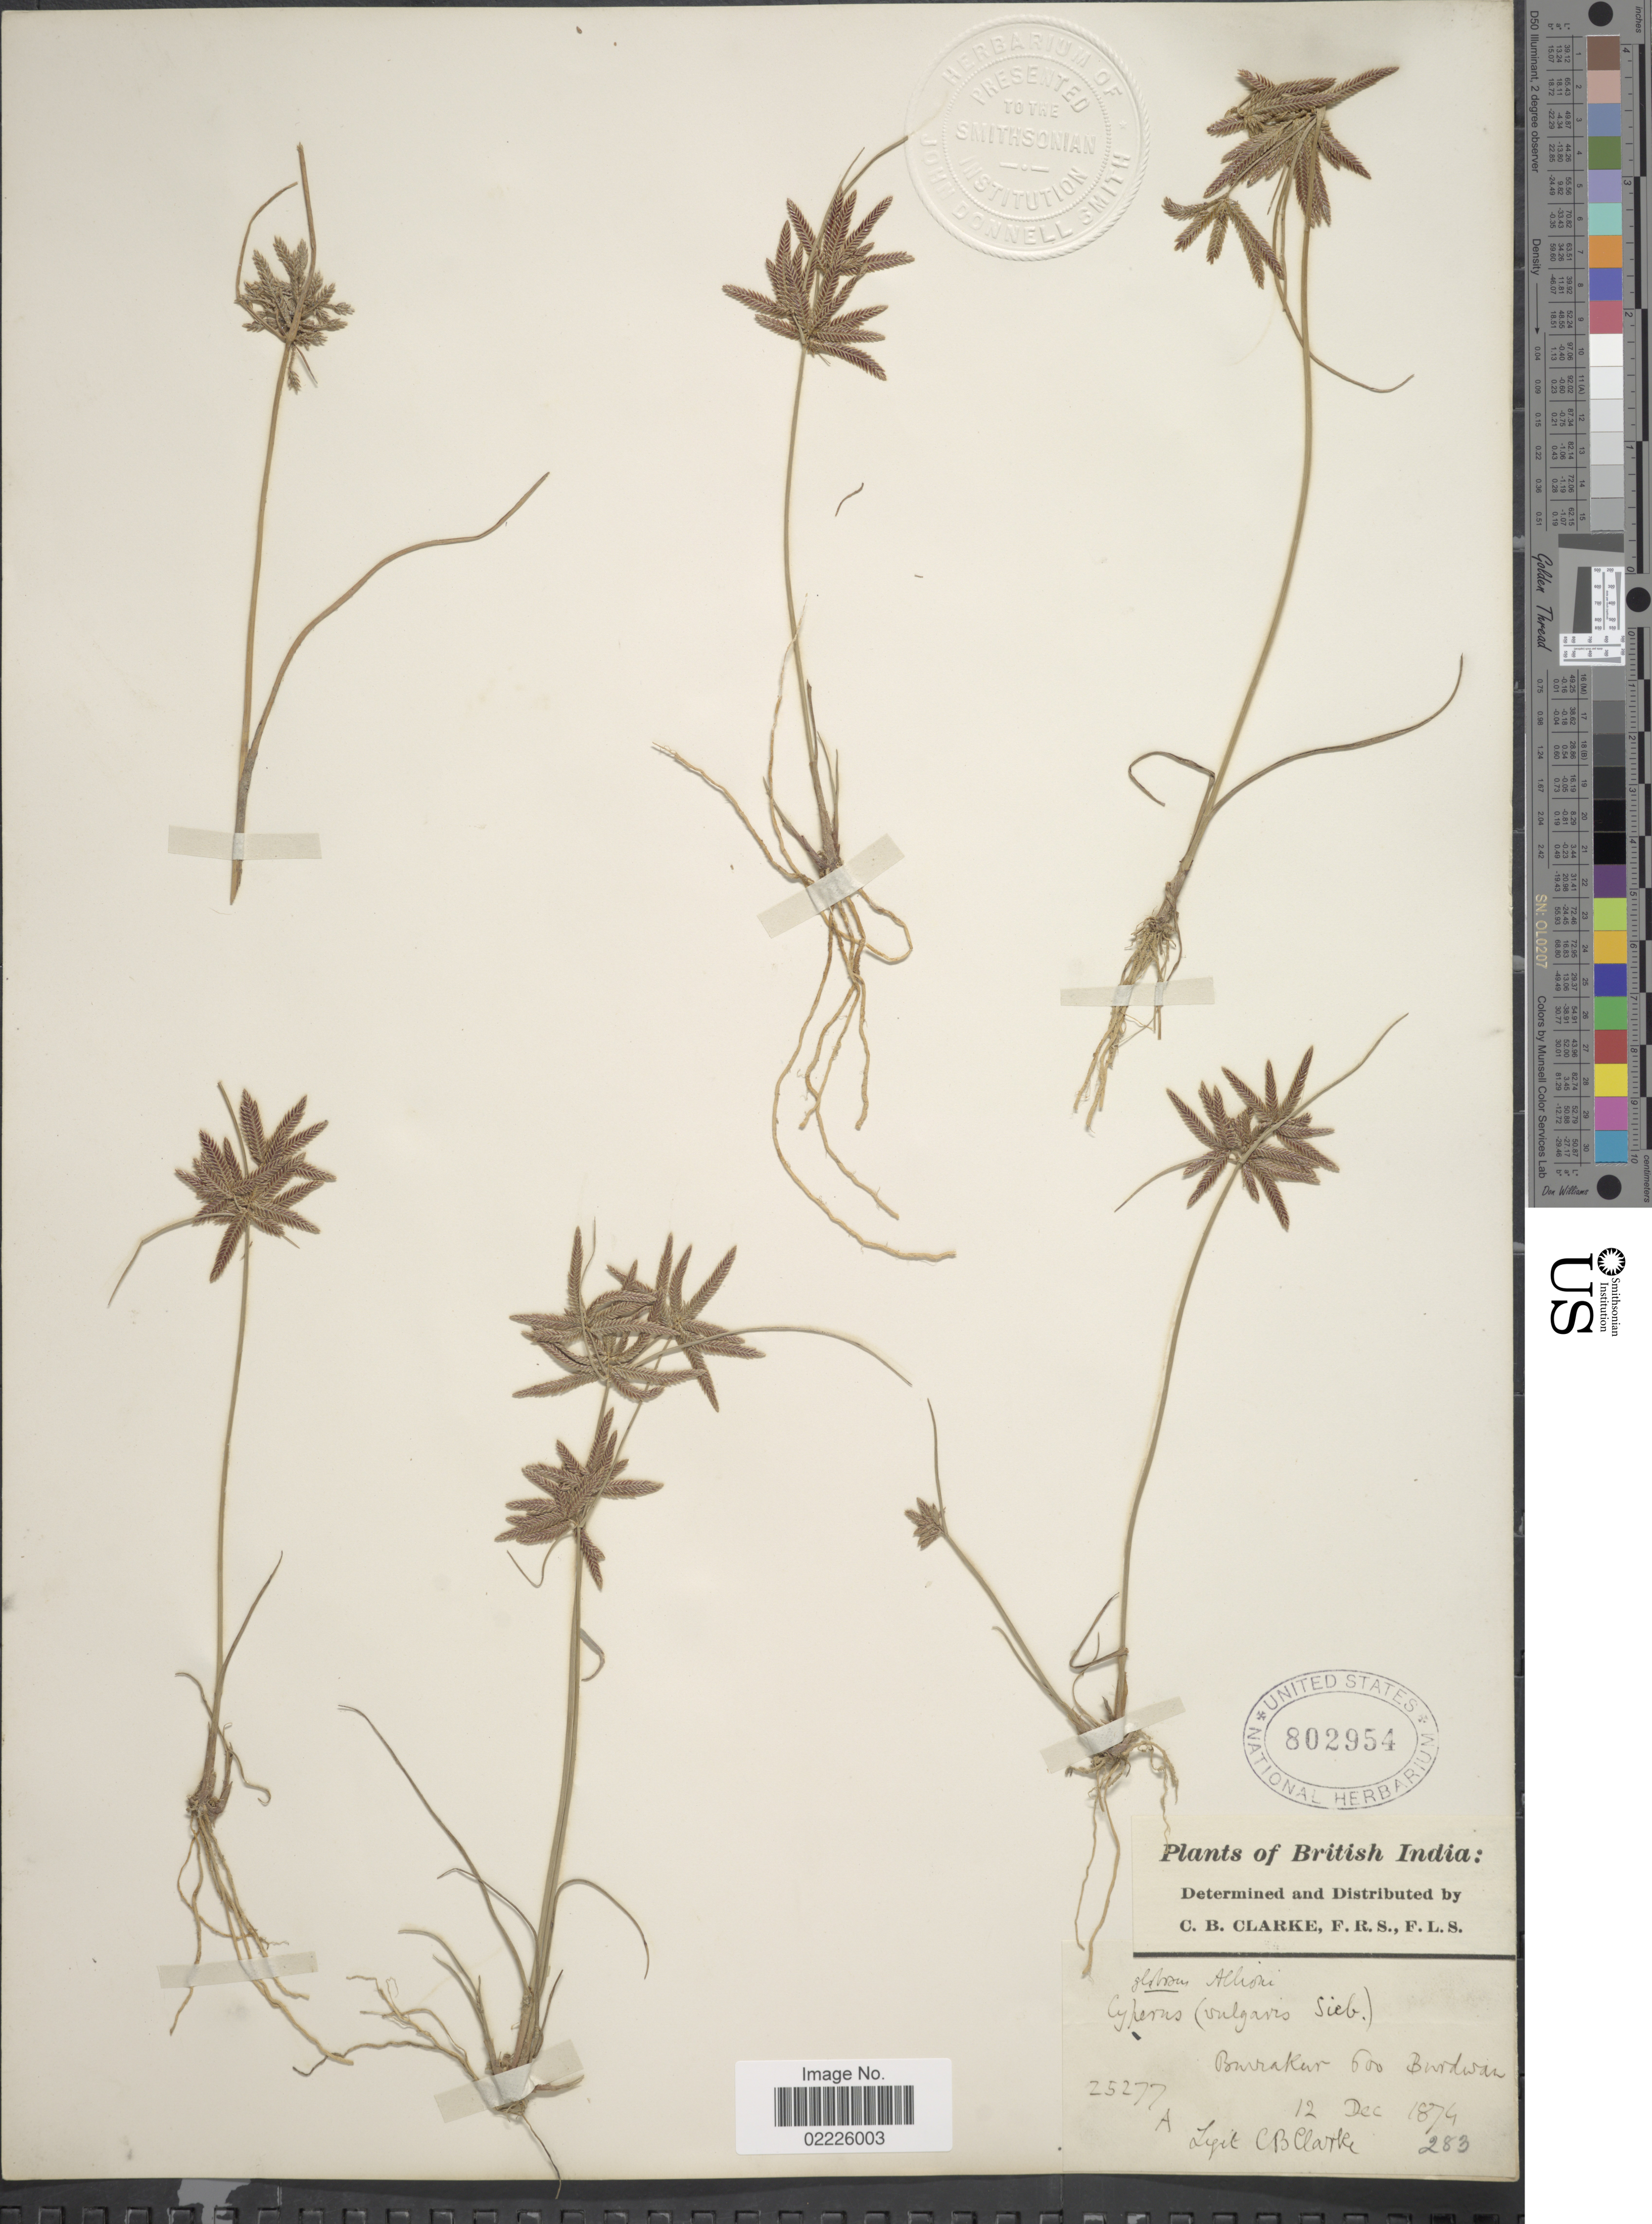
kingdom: Plantae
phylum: Tracheophyta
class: Liliopsida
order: Poales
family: Cyperaceae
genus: Cyperus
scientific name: Cyperus flavidus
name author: Retz.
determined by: Strong, Mark T., (BOT), Smithsonian Institution - National Museum of Natural History (UNITED STATES)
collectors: C. B. Clarke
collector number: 25277A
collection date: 1874-12-12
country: India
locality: British India, Bourakur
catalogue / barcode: US 802954